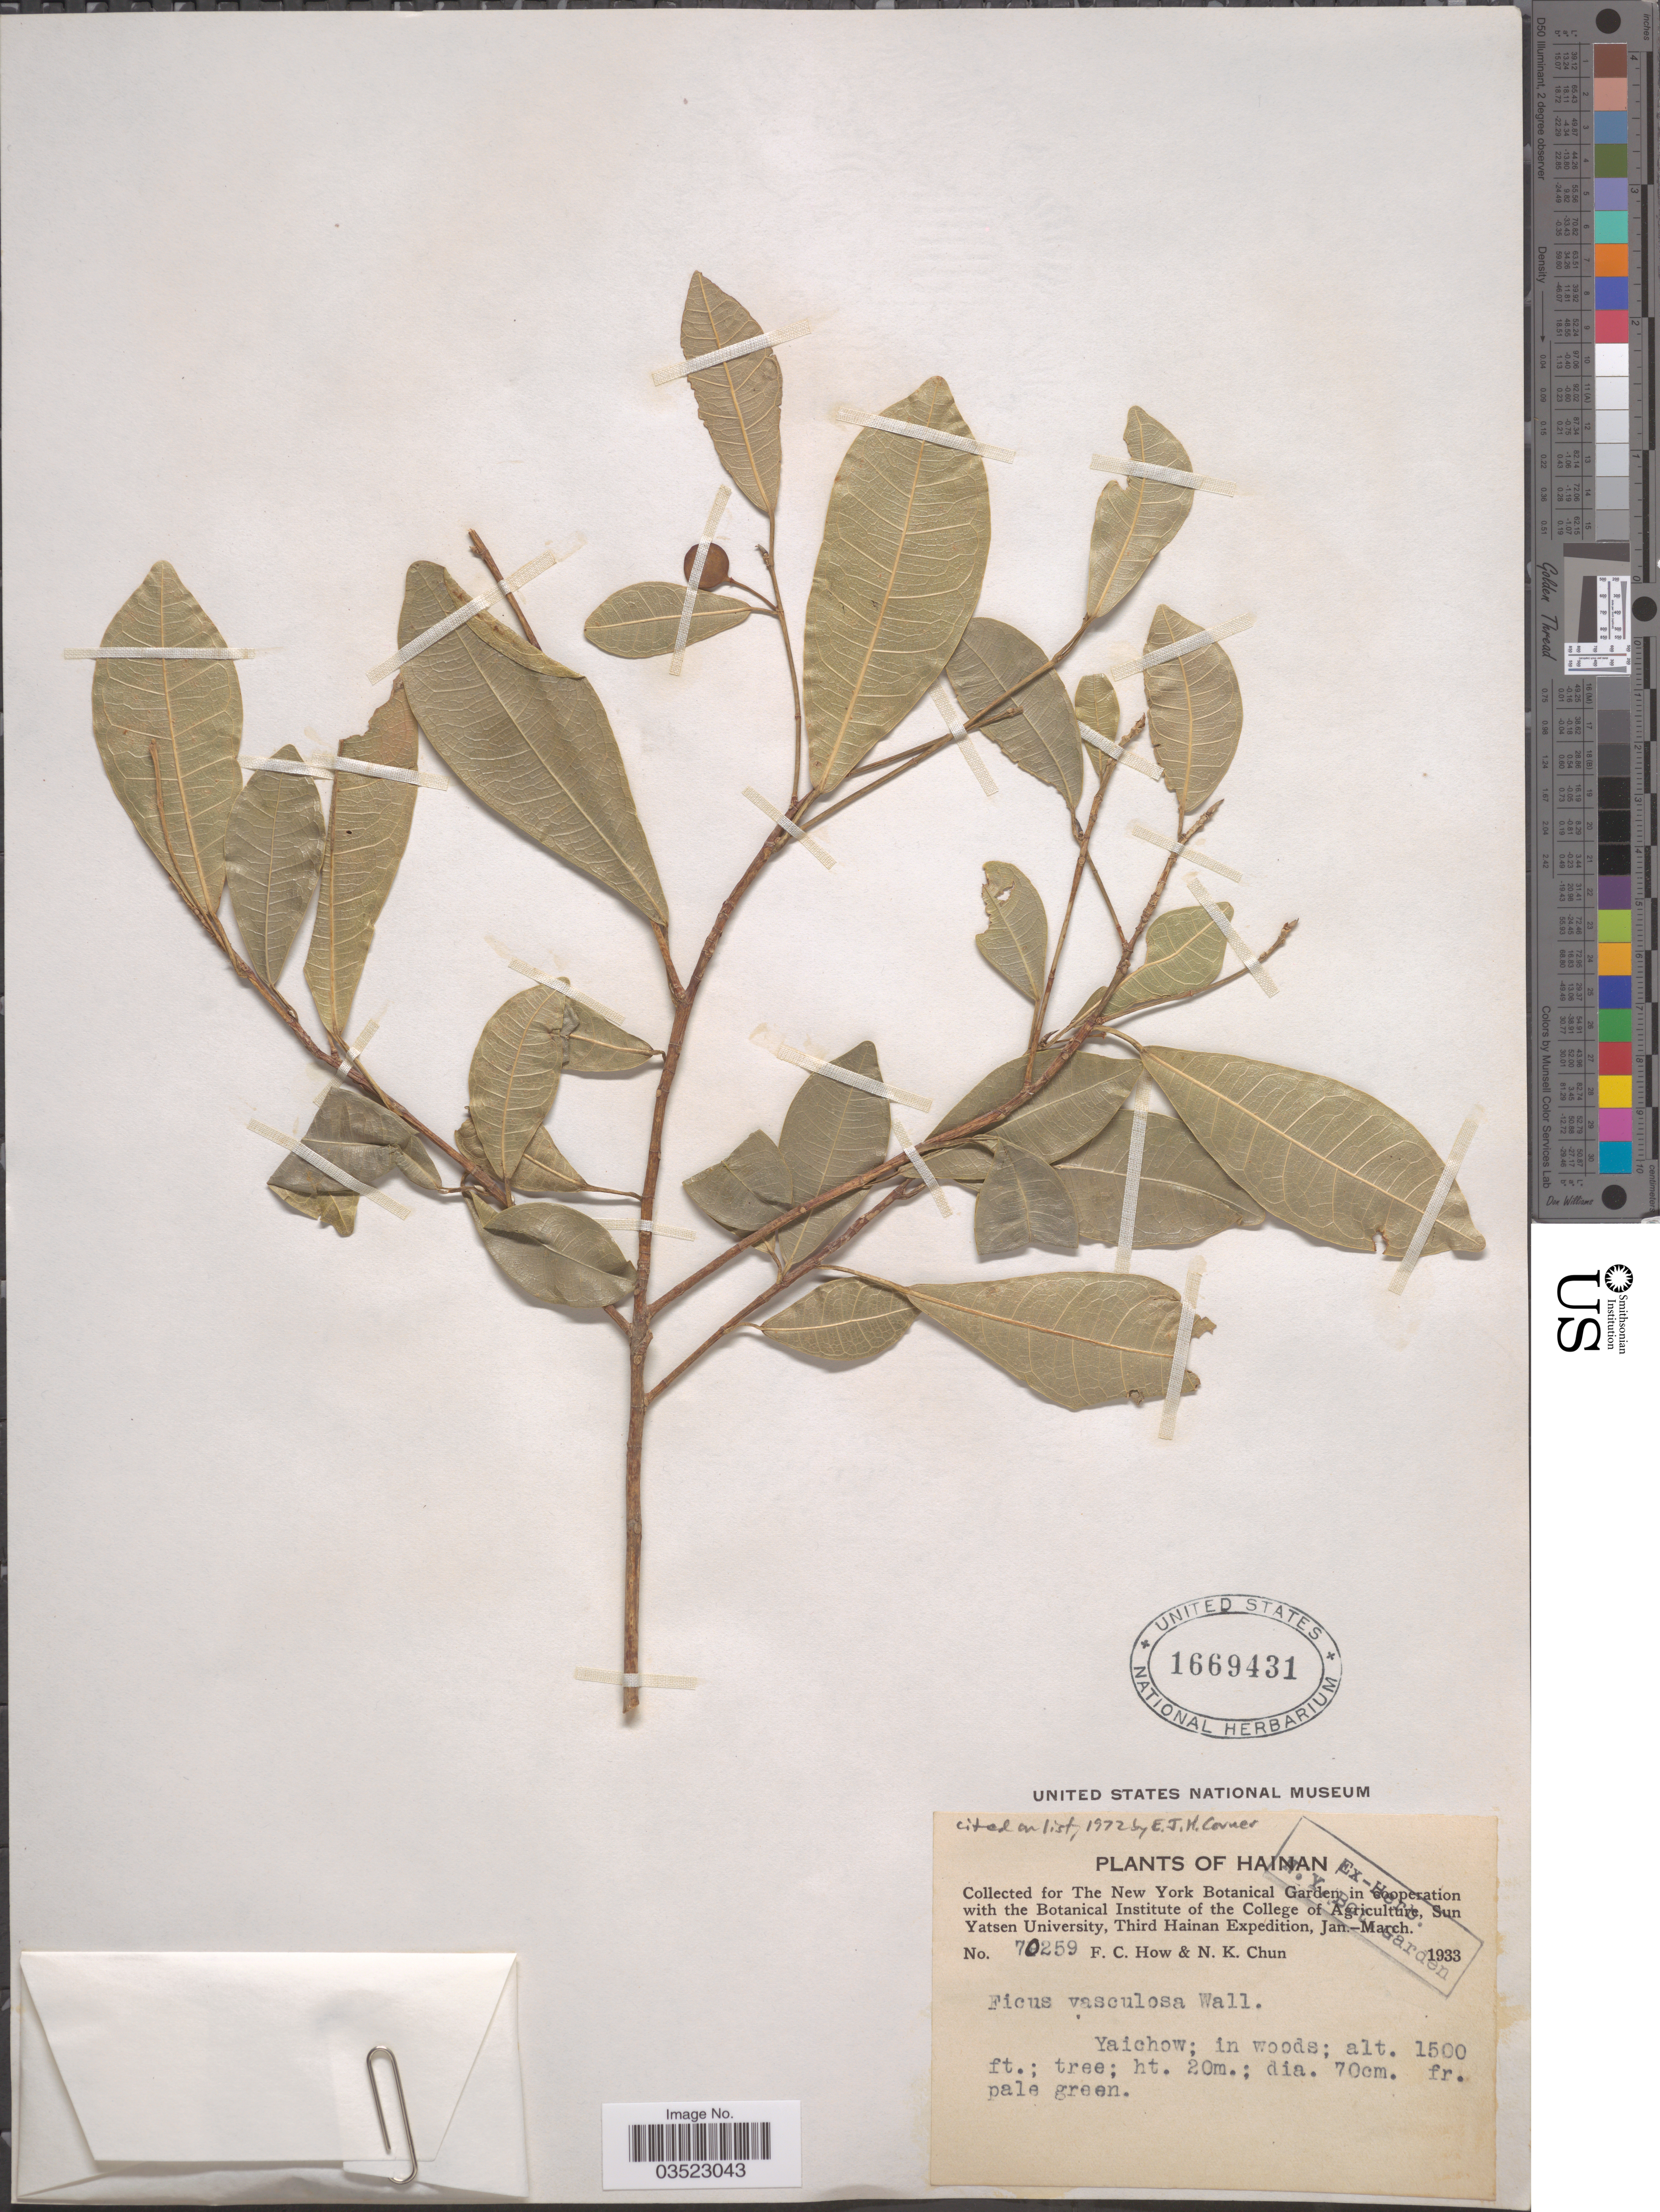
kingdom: Plantae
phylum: Tracheophyta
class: Magnoliopsida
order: Rosales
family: Moraceae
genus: Ficus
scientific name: Ficus vasculosa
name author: Wall. ex Miq.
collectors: F. C. How & N. K. Chun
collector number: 70259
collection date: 1933-01/1933-03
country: China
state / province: Hainan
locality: Third Hainan Expedition, Jan.-March. Yaichow.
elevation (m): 457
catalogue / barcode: US 1669431